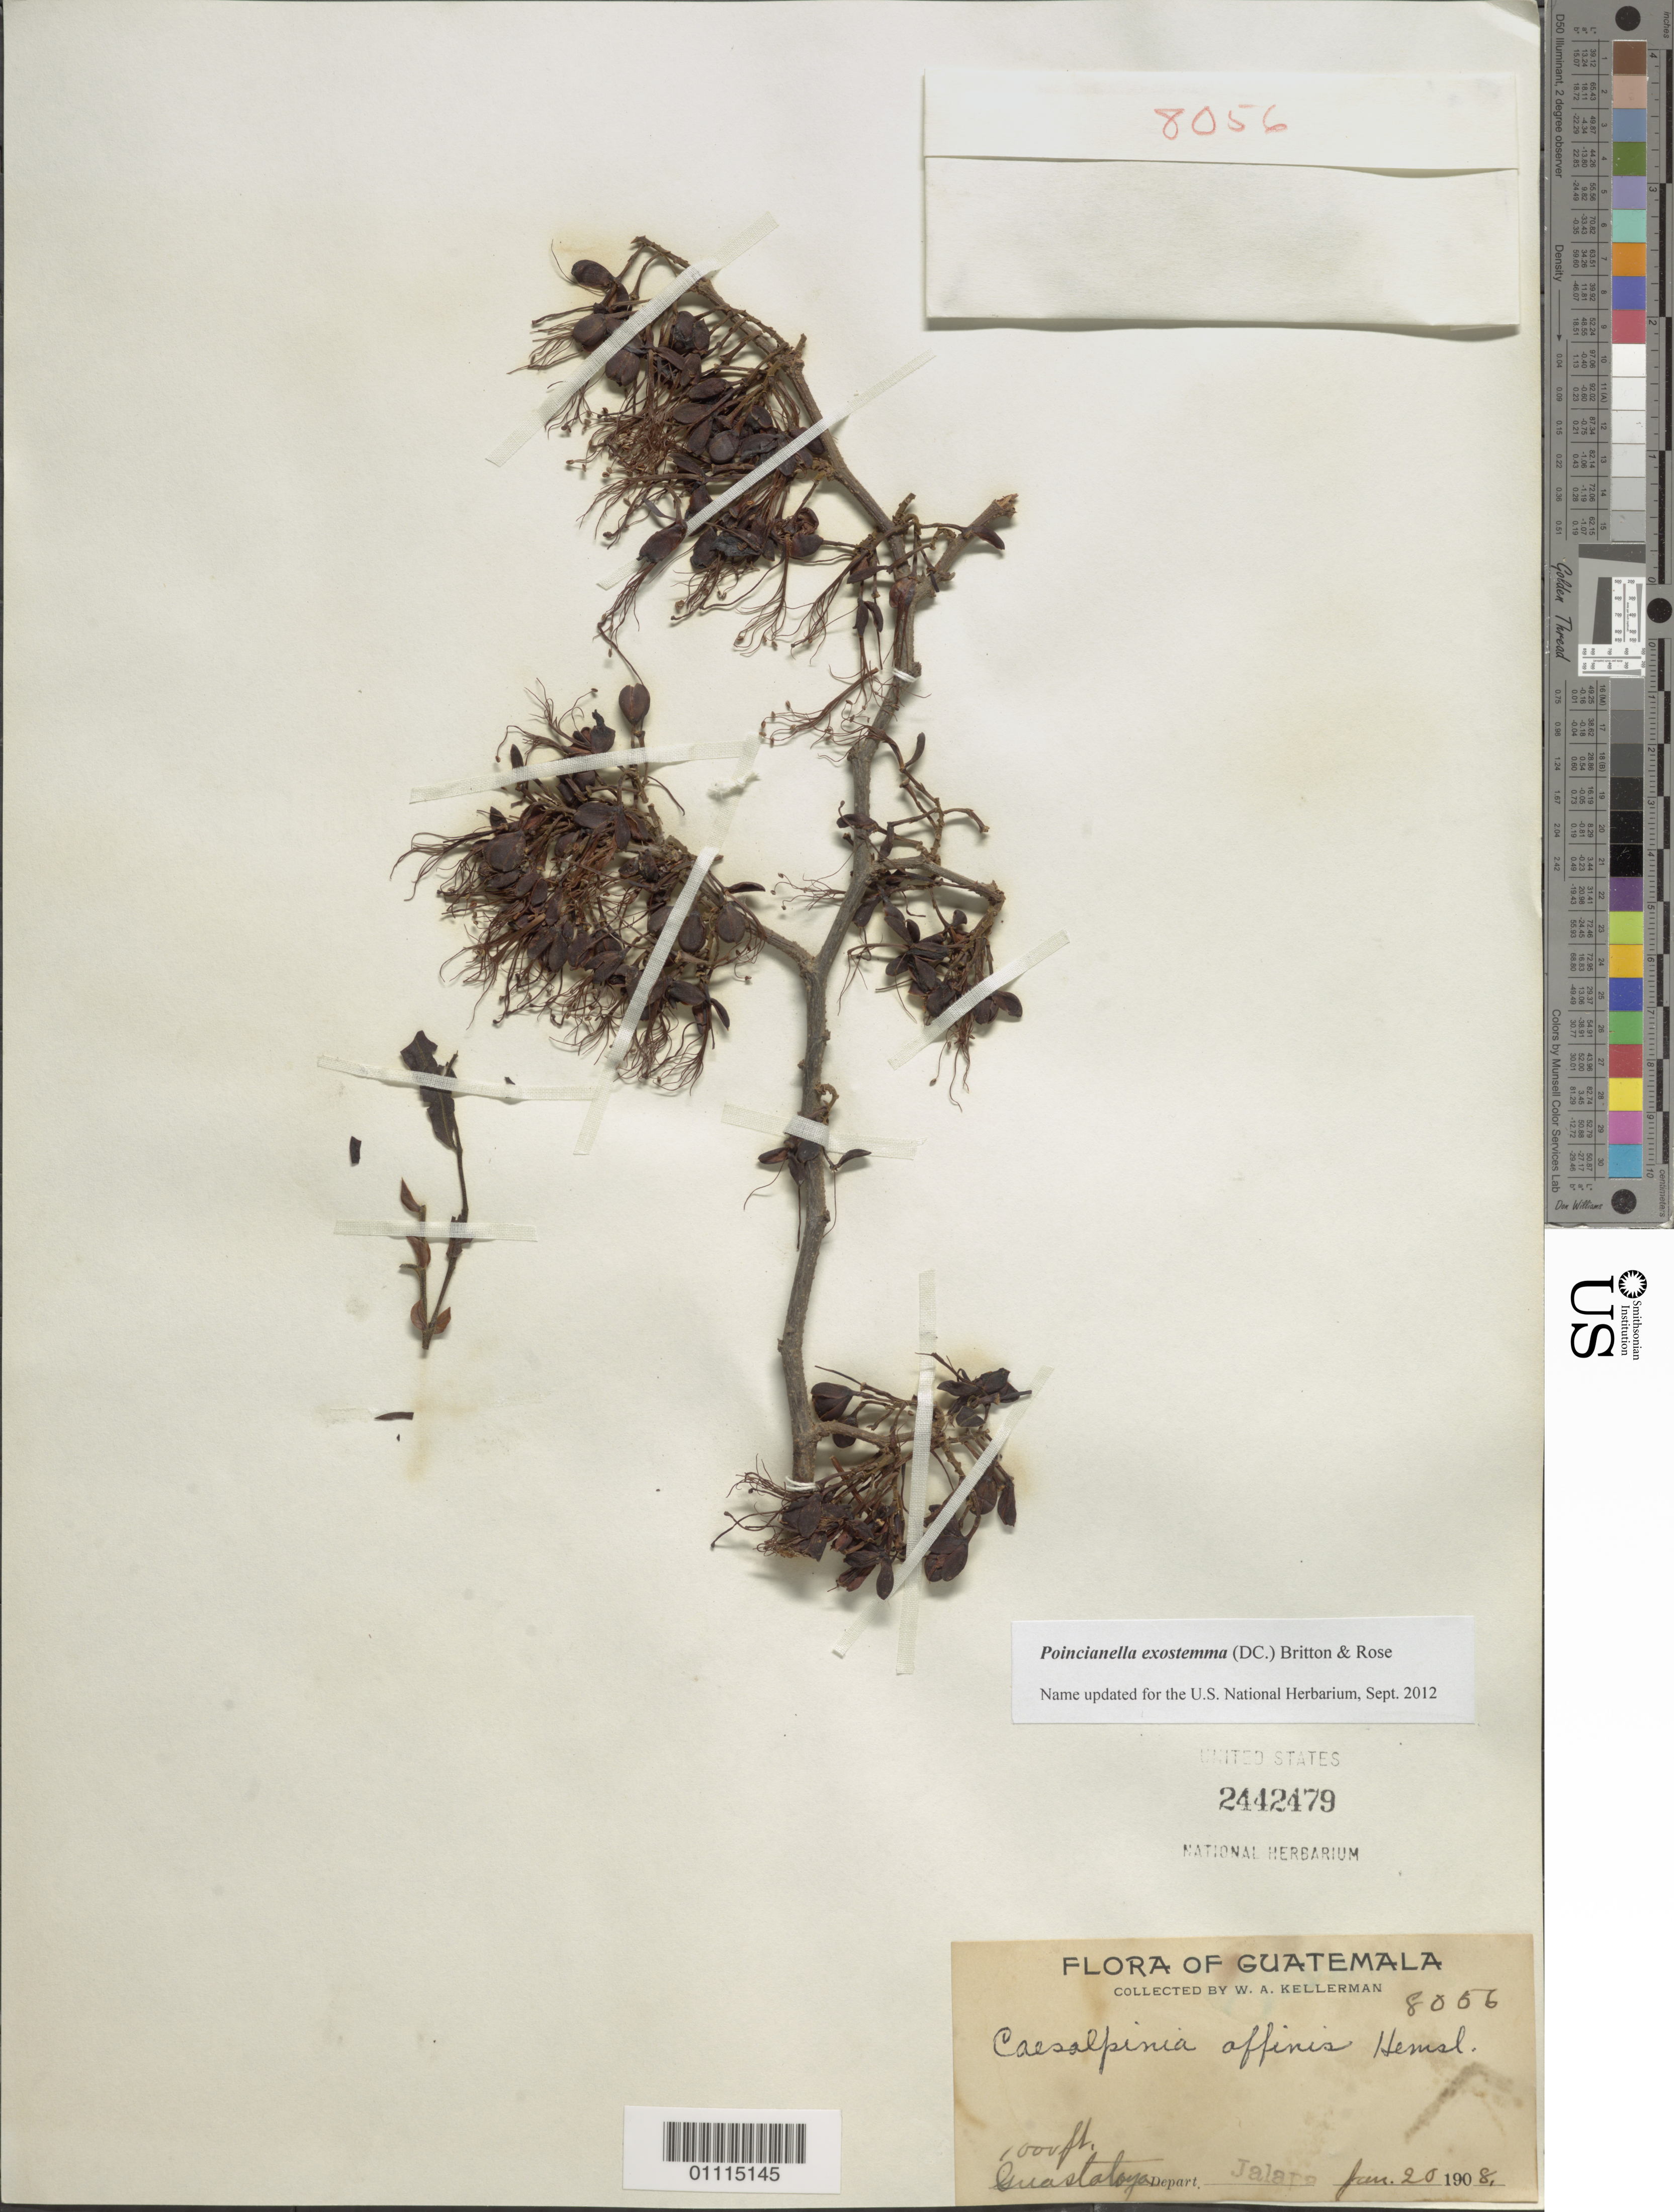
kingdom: Plantae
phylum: Tracheophyta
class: Magnoliopsida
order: Fabales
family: Fabaceae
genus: Erythrostemon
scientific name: Erythrostemon exostemma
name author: (Moc. & Sessé ex DC.) Gagnon & G.P. Lewis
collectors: W. A. Kellerman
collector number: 8056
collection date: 1908-01-20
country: Guatemala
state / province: Jalapa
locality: Guastatoya.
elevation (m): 305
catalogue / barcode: US 2442479